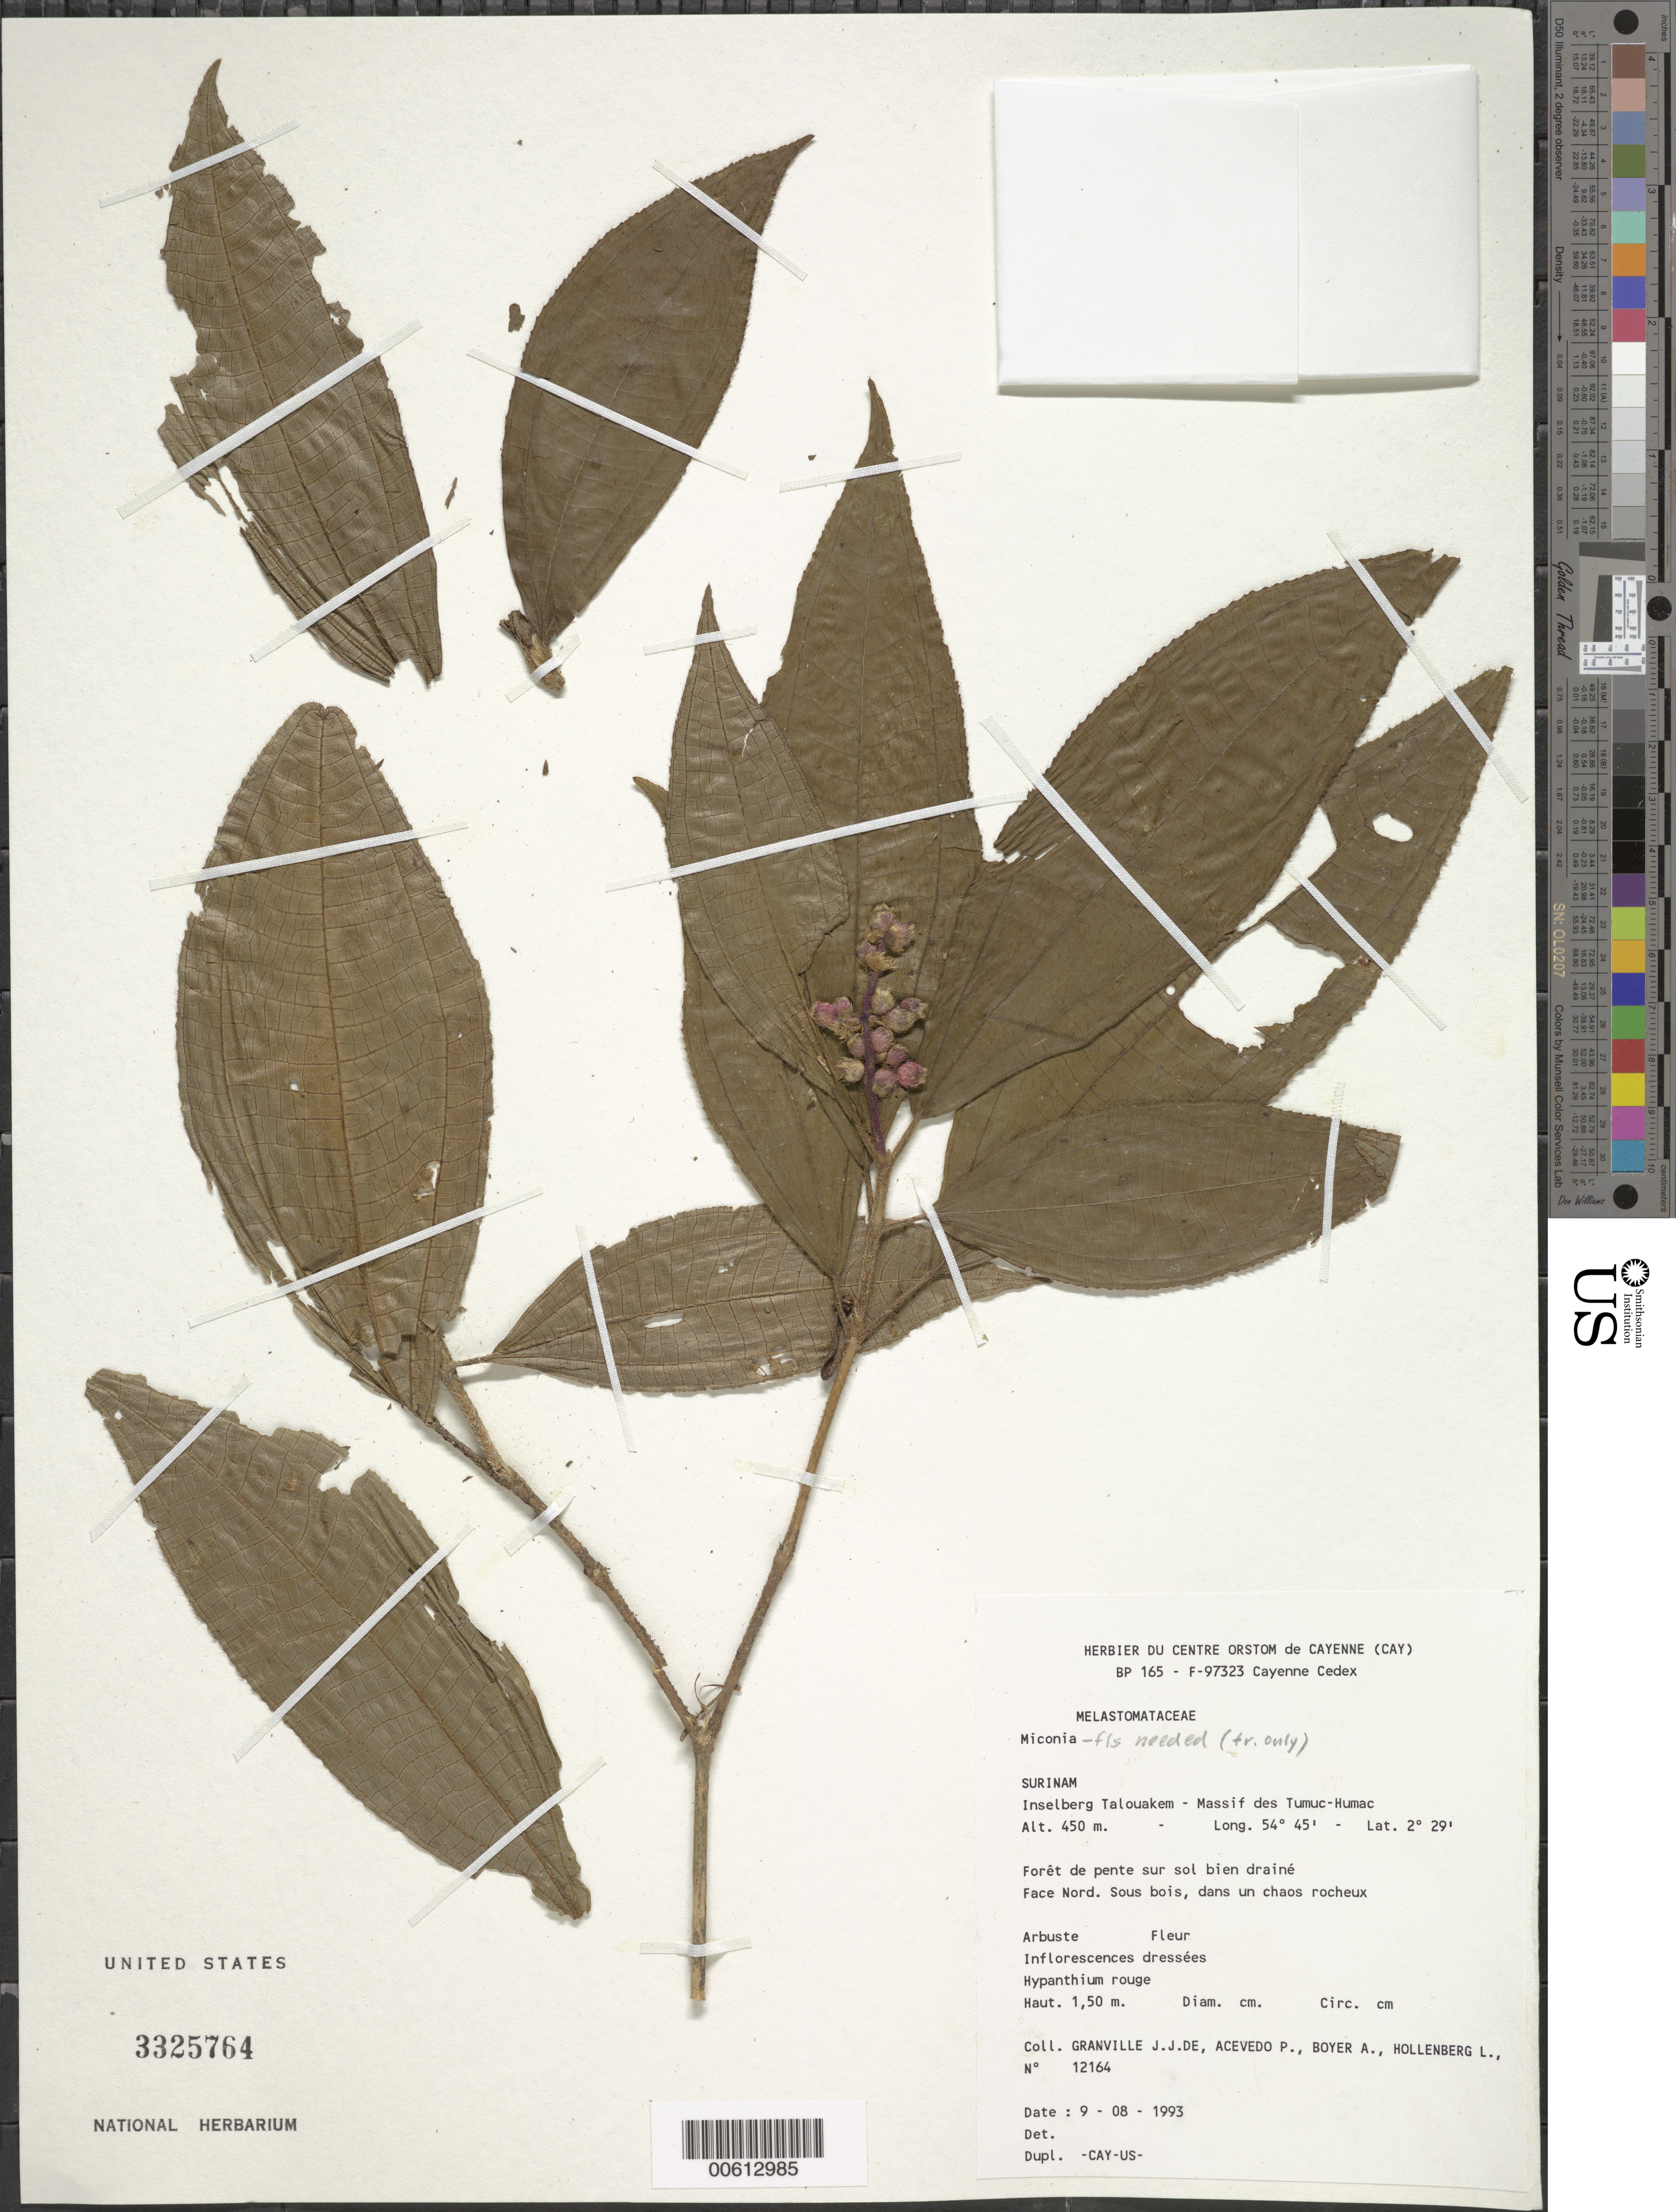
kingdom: Plantae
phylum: Tracheophyta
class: Magnoliopsida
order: Myrtales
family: Melastomataceae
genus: Miconia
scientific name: Miconia sp.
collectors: J.-J. de Granville, P. Acevedo-Rodr., A. Boyer & L. Hollenberg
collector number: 12164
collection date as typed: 9-Aug-93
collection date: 1993-08-09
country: Suriname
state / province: Sipaliwini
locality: Inselberg Talouakem, Massif des Tumuc-Humac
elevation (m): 450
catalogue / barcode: US 3325764